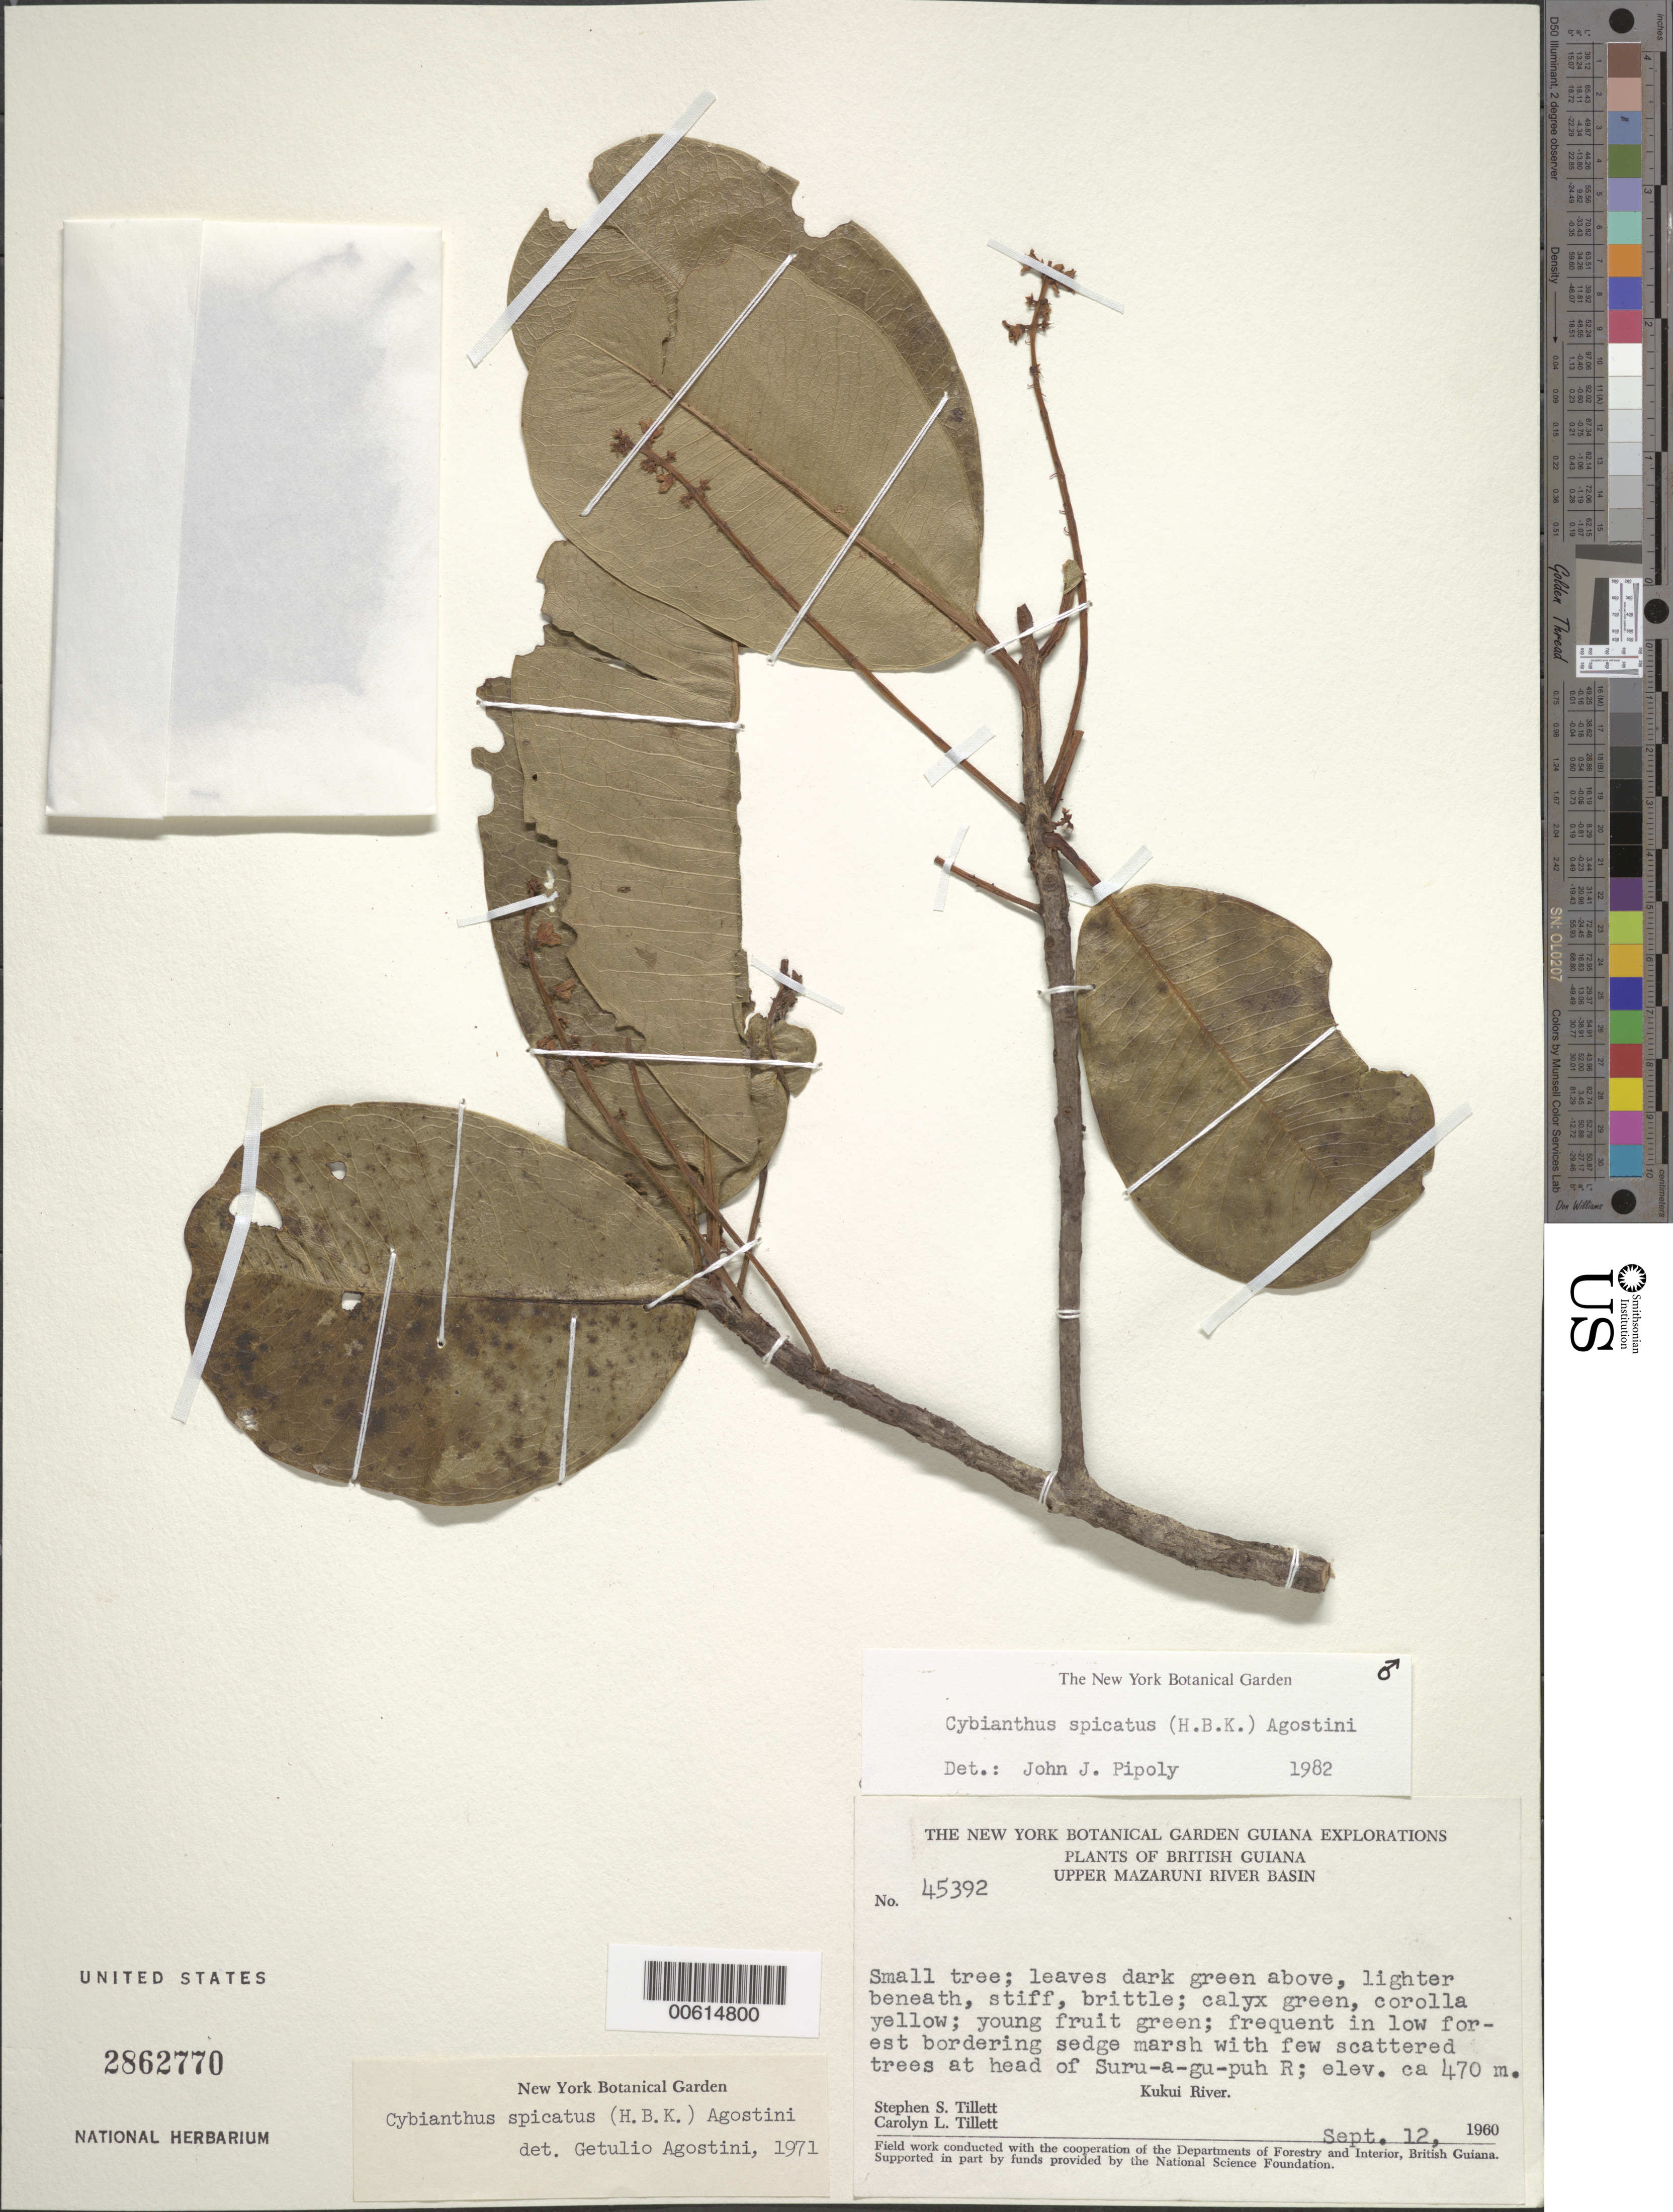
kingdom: Plantae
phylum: Tracheophyta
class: Magnoliopsida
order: Ericales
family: Primulaceae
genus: Cybianthus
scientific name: Cybianthus spicatus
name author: (Kunth) G. Agostini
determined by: Agostini, G.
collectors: S. S. Tillett, C. L. Tillett & R. Boyan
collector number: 45392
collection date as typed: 12-Sep-60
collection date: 1960-09-12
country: Guyana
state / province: Cuyuni-Mazaruni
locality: Suruagupuh R., upper Mazaruni R. basin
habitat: Low forest bordering sedge marsh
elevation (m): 470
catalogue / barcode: US 2862770